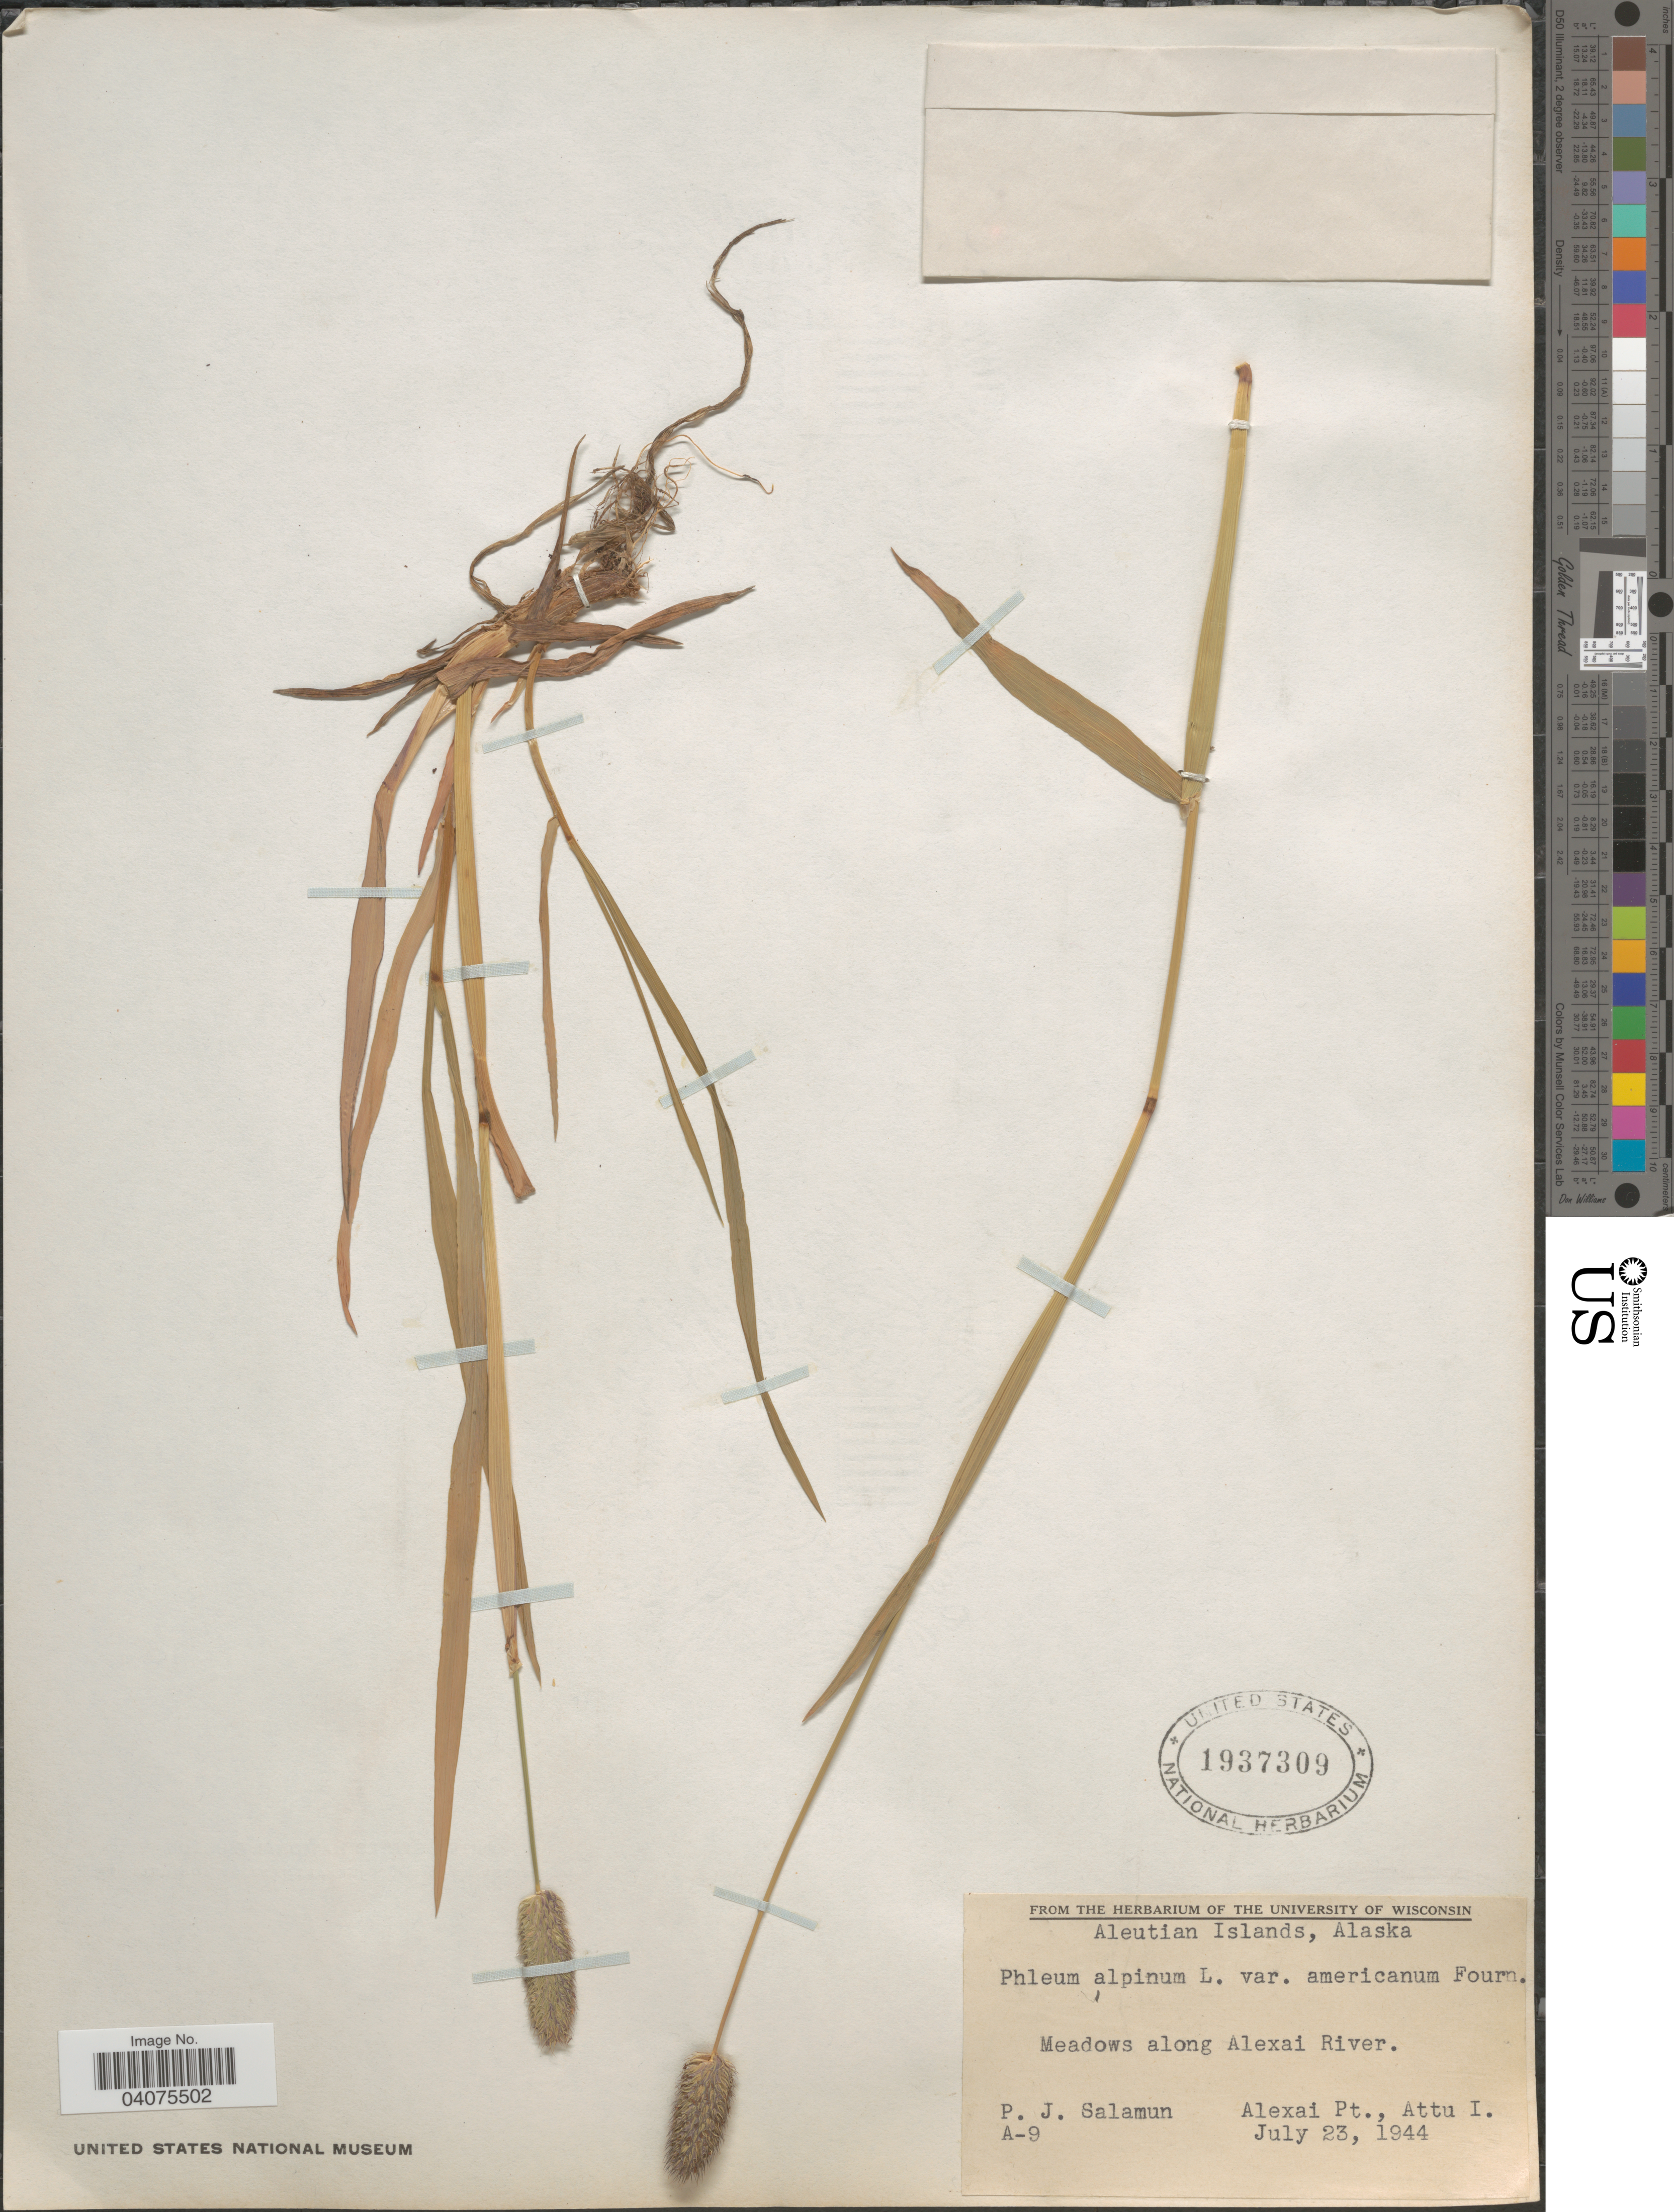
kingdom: Plantae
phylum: Tracheophyta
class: Liliopsida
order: Poales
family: Poaceae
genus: Phleum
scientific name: Phleum alpinum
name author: L.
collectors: P. Salamun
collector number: A-9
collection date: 1944-07-23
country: United States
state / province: Alaska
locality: Aleutian Islands. Meadows along Alexai River. Alexai Pt., Attu I.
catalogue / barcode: US 1937309